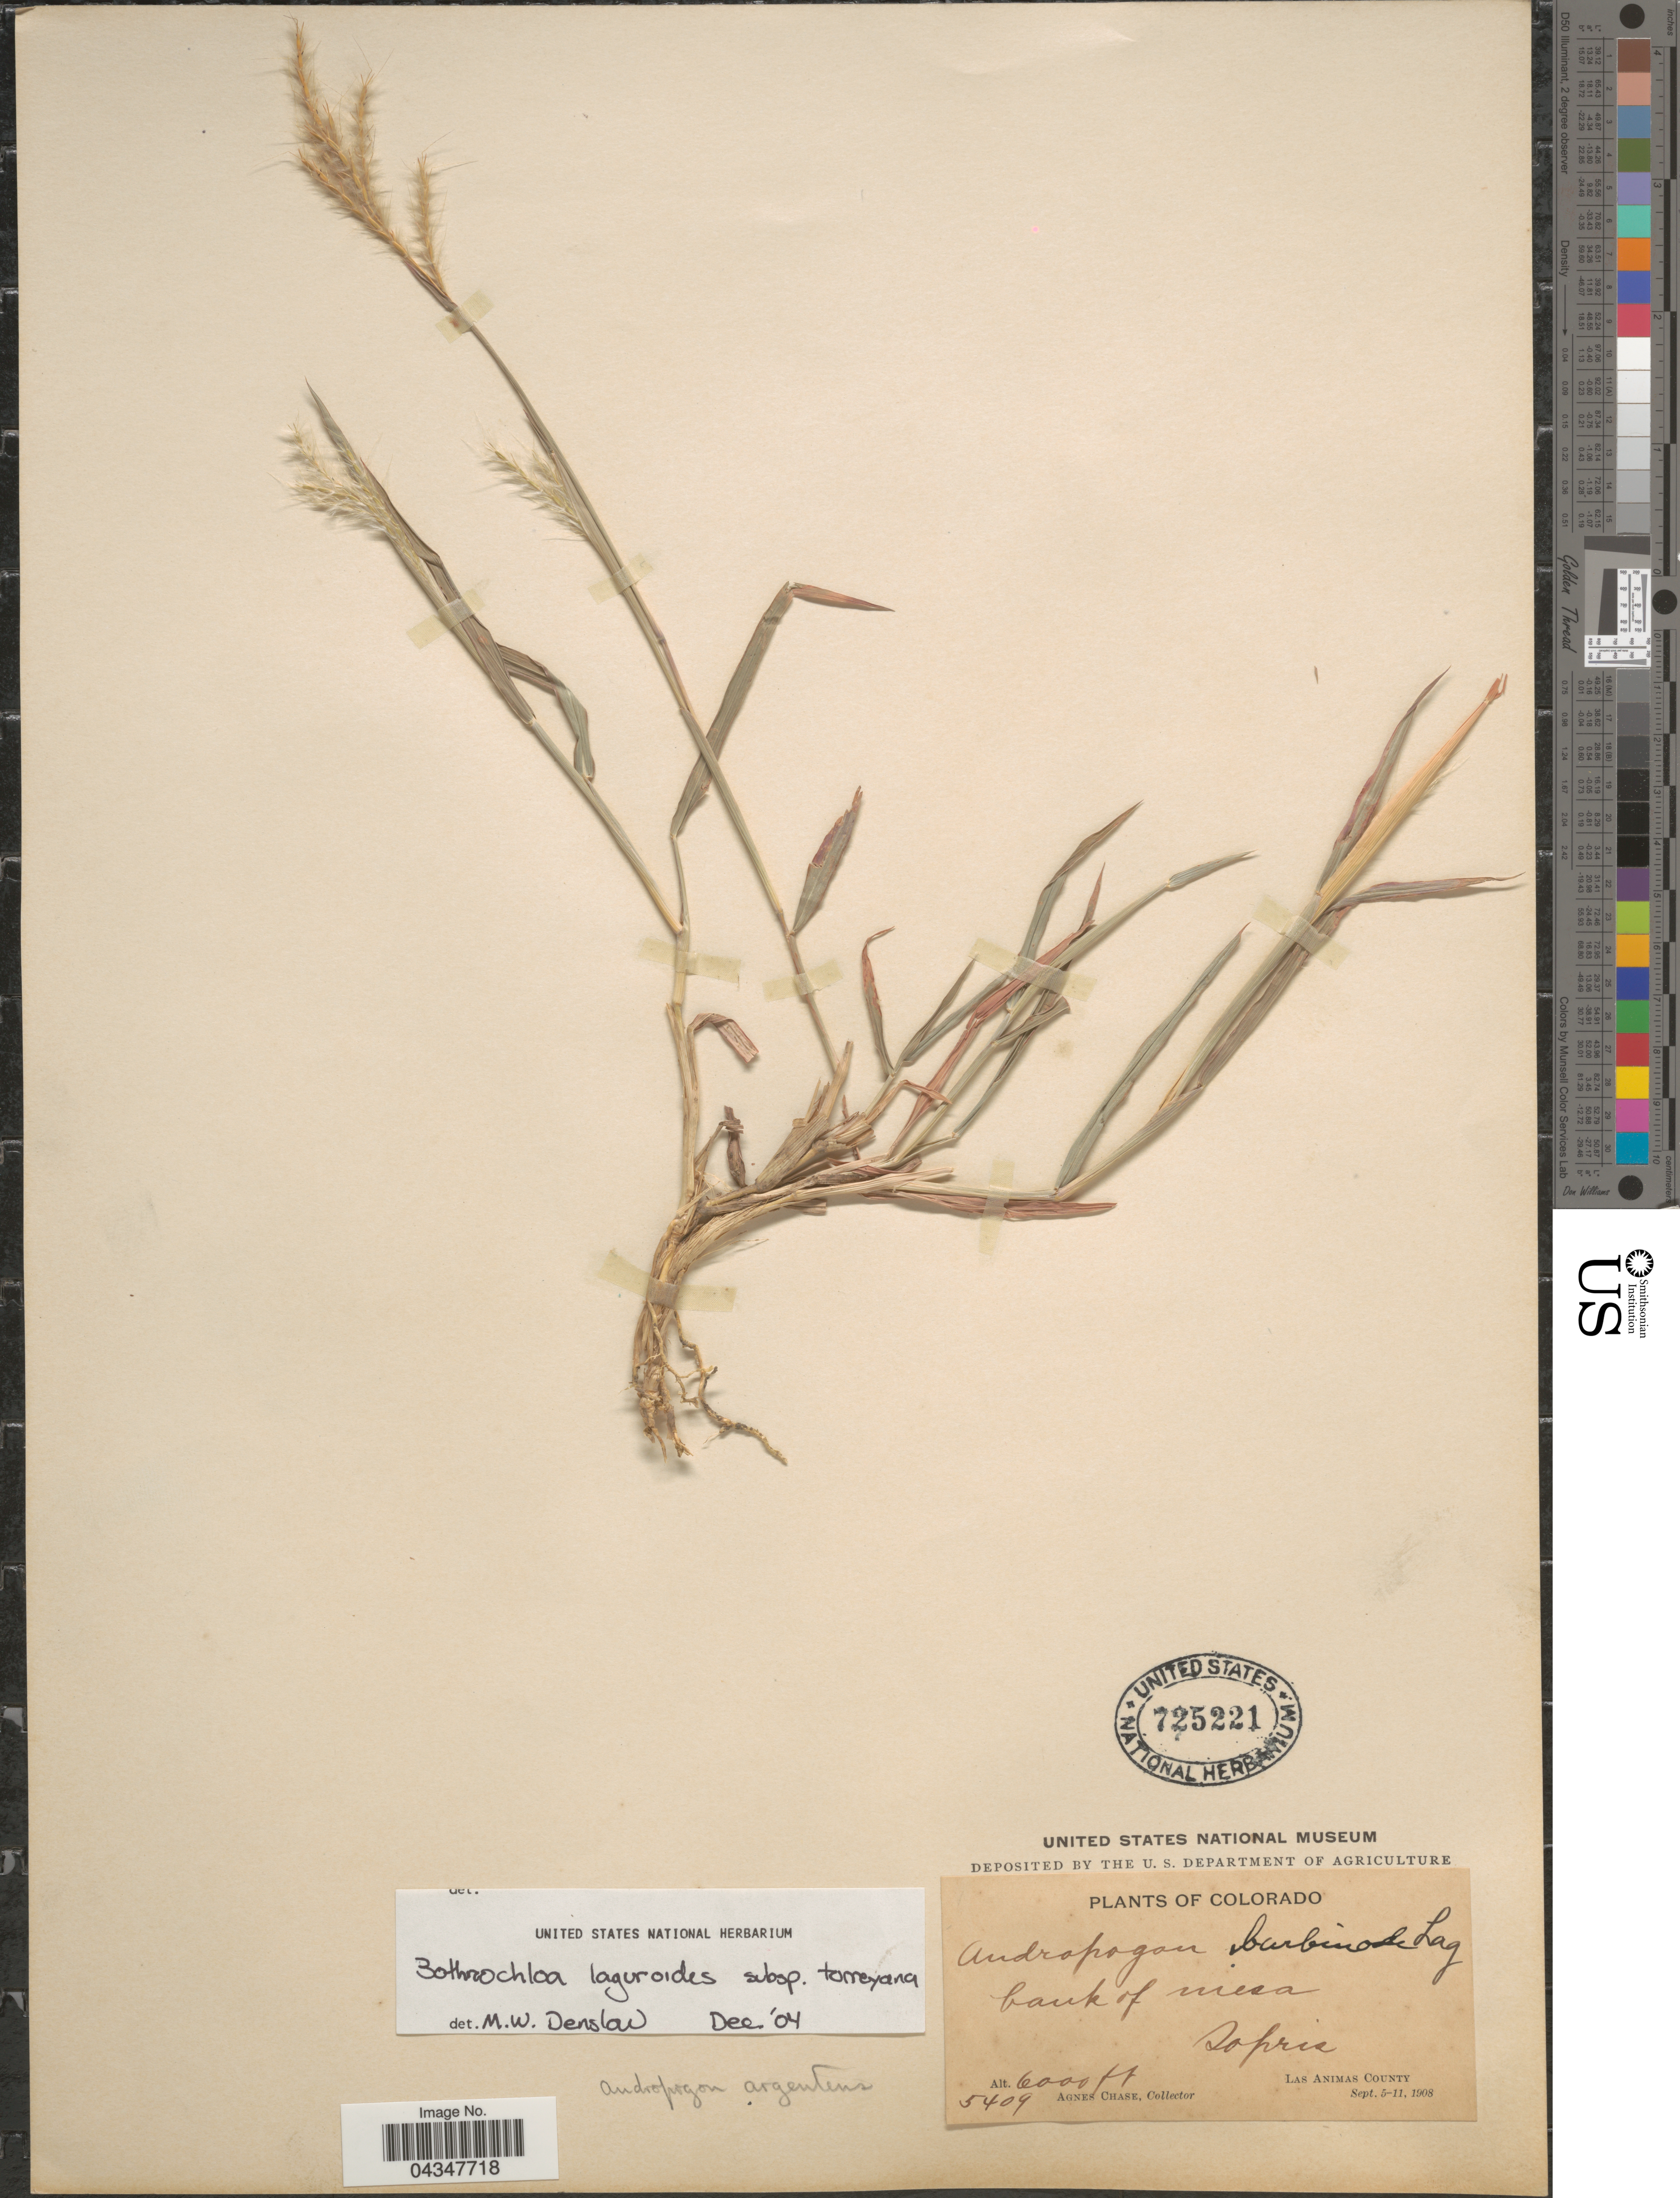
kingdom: Plantae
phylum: Tracheophyta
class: Liliopsida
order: Poales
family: Poaceae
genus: Bothriochloa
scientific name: Bothriochloa laguroides subsp. torreyana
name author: (Steud.) Allred & Gould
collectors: A. Chase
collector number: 5409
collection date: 1908-09-05/1908-09-11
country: United States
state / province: Colorado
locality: Bank of mesa. Sopris. Las Animas County.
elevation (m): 1829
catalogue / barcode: US 725221